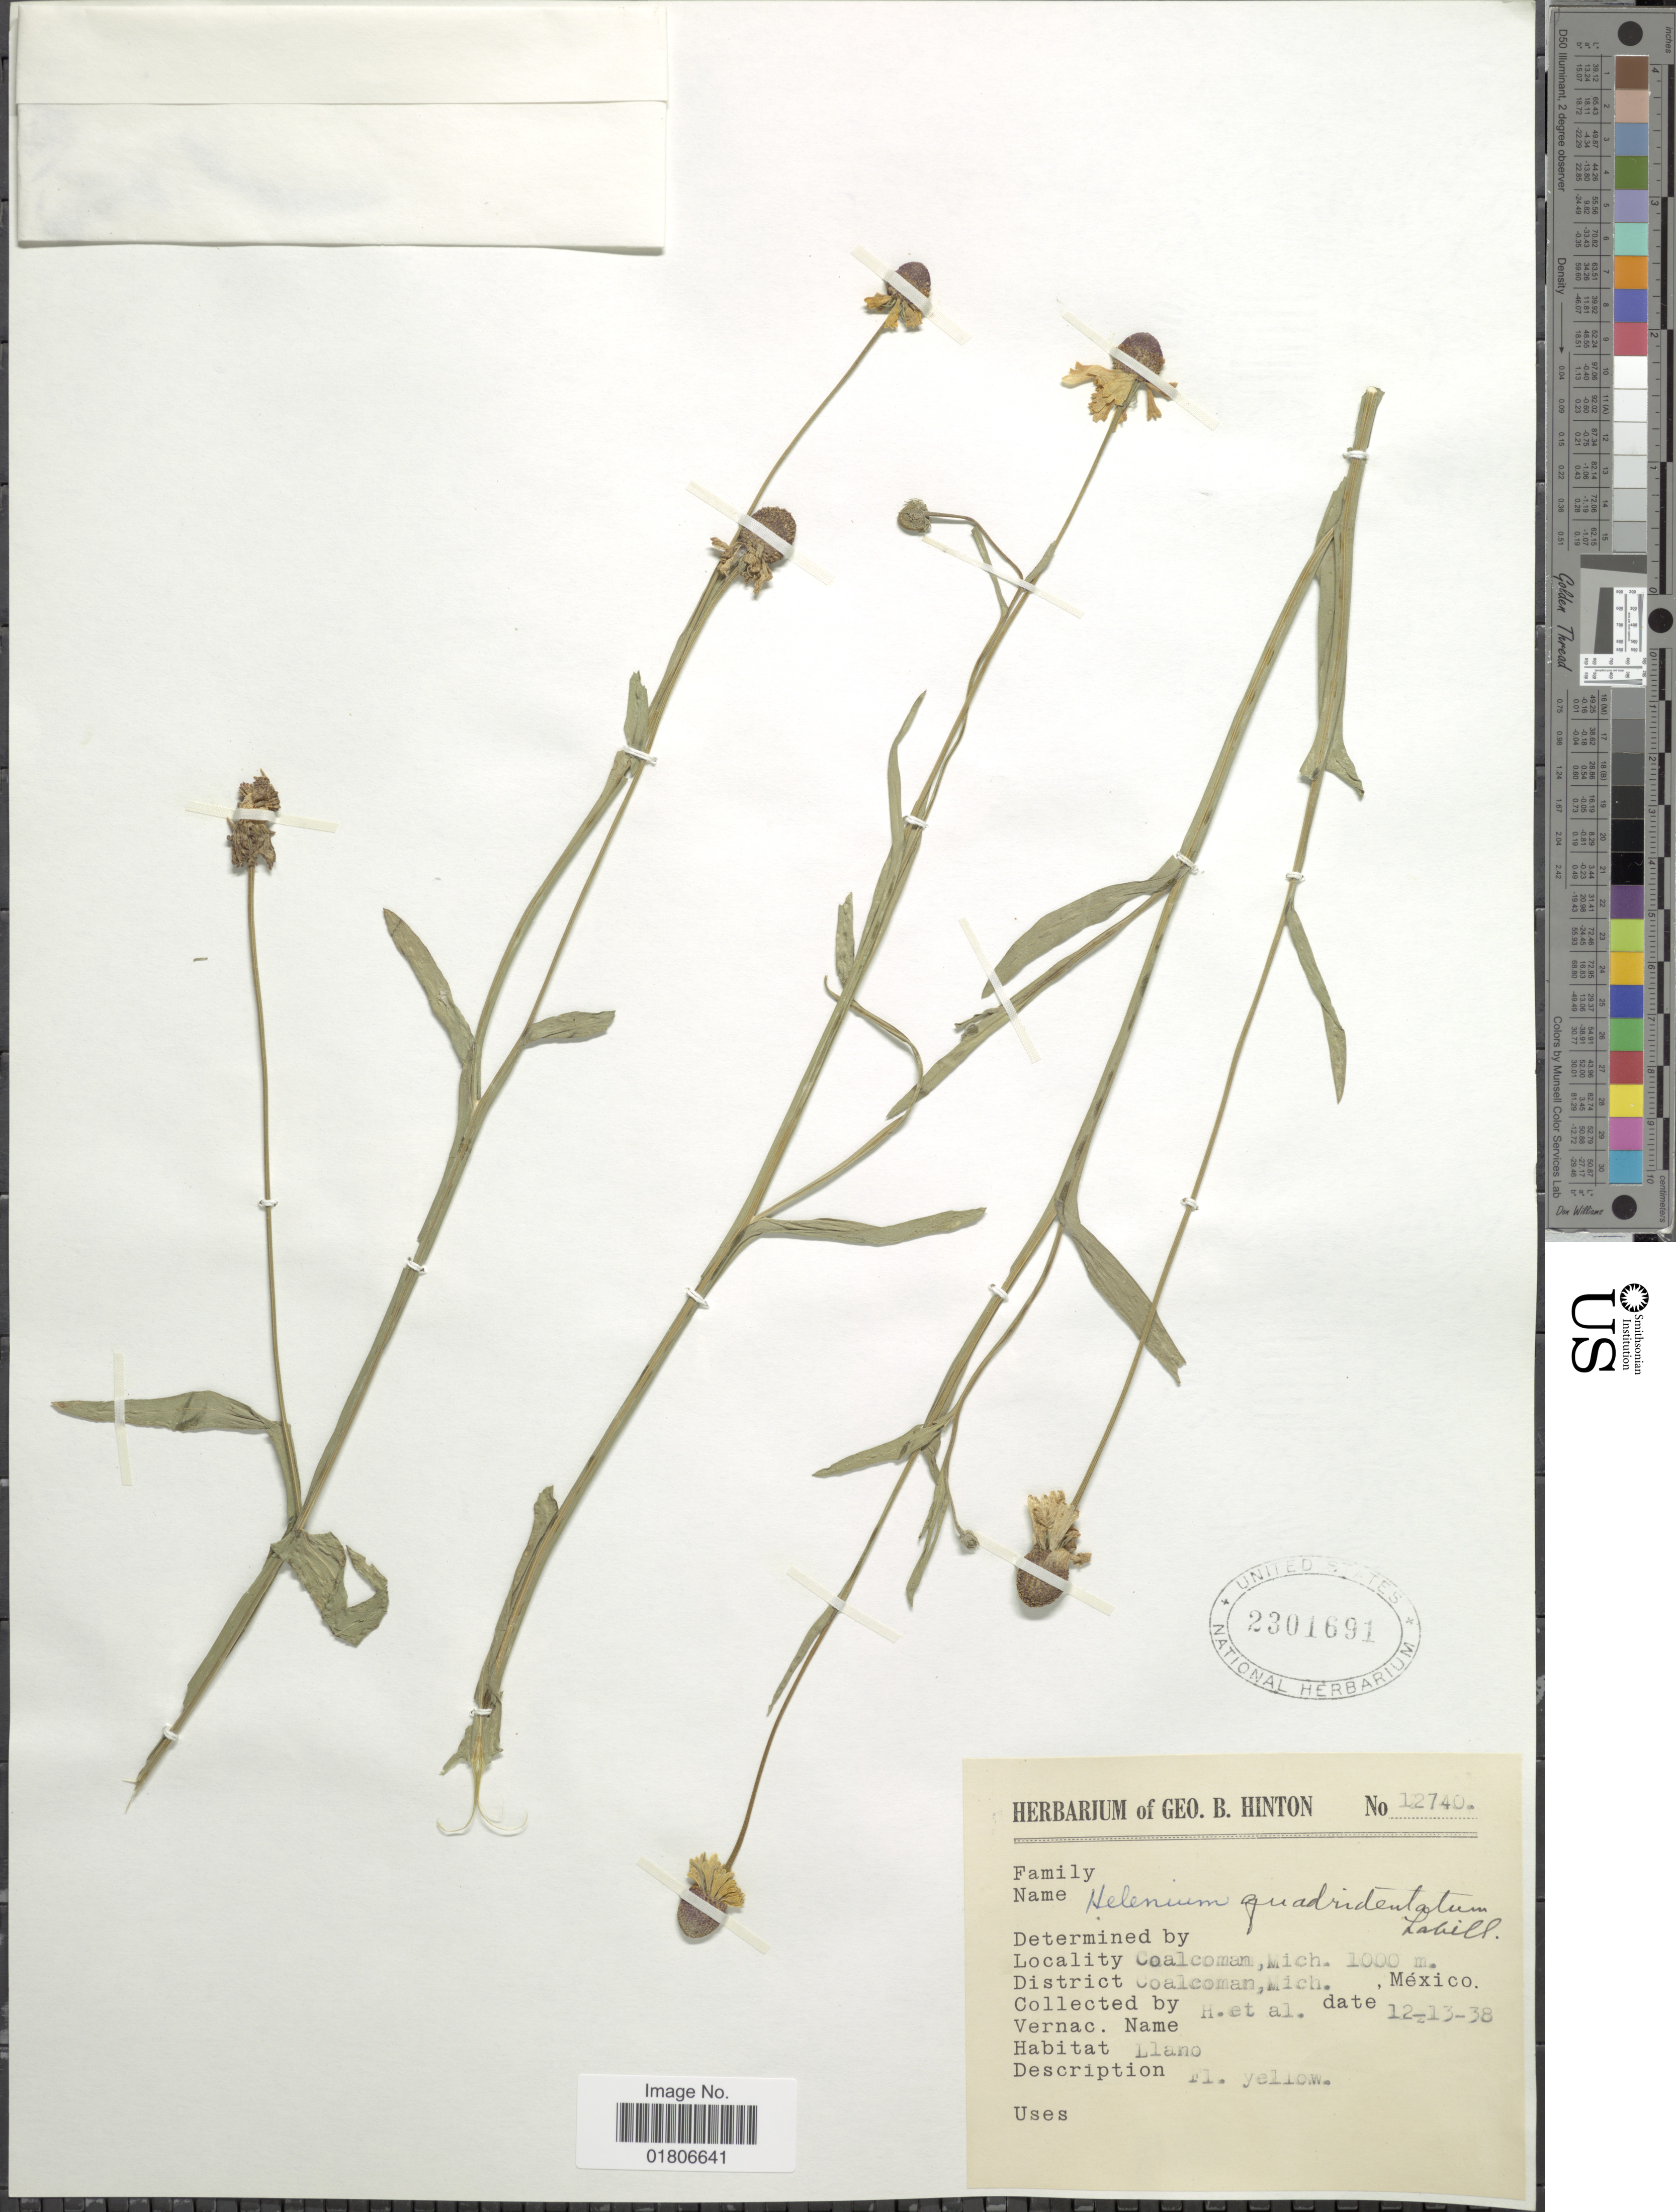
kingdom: Plantae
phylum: Tracheophyta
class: Magnoliopsida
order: Asterales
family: Asteraceae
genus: Helenium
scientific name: Helenium quadridentatum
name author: Labill.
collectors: G. B. Hinton & et al.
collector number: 12740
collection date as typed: Transcribed d/m/y: 13/12/38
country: Mexico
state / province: Michoacán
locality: Coalcoman. District Coalcoman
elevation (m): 1000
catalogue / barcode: US 2301691